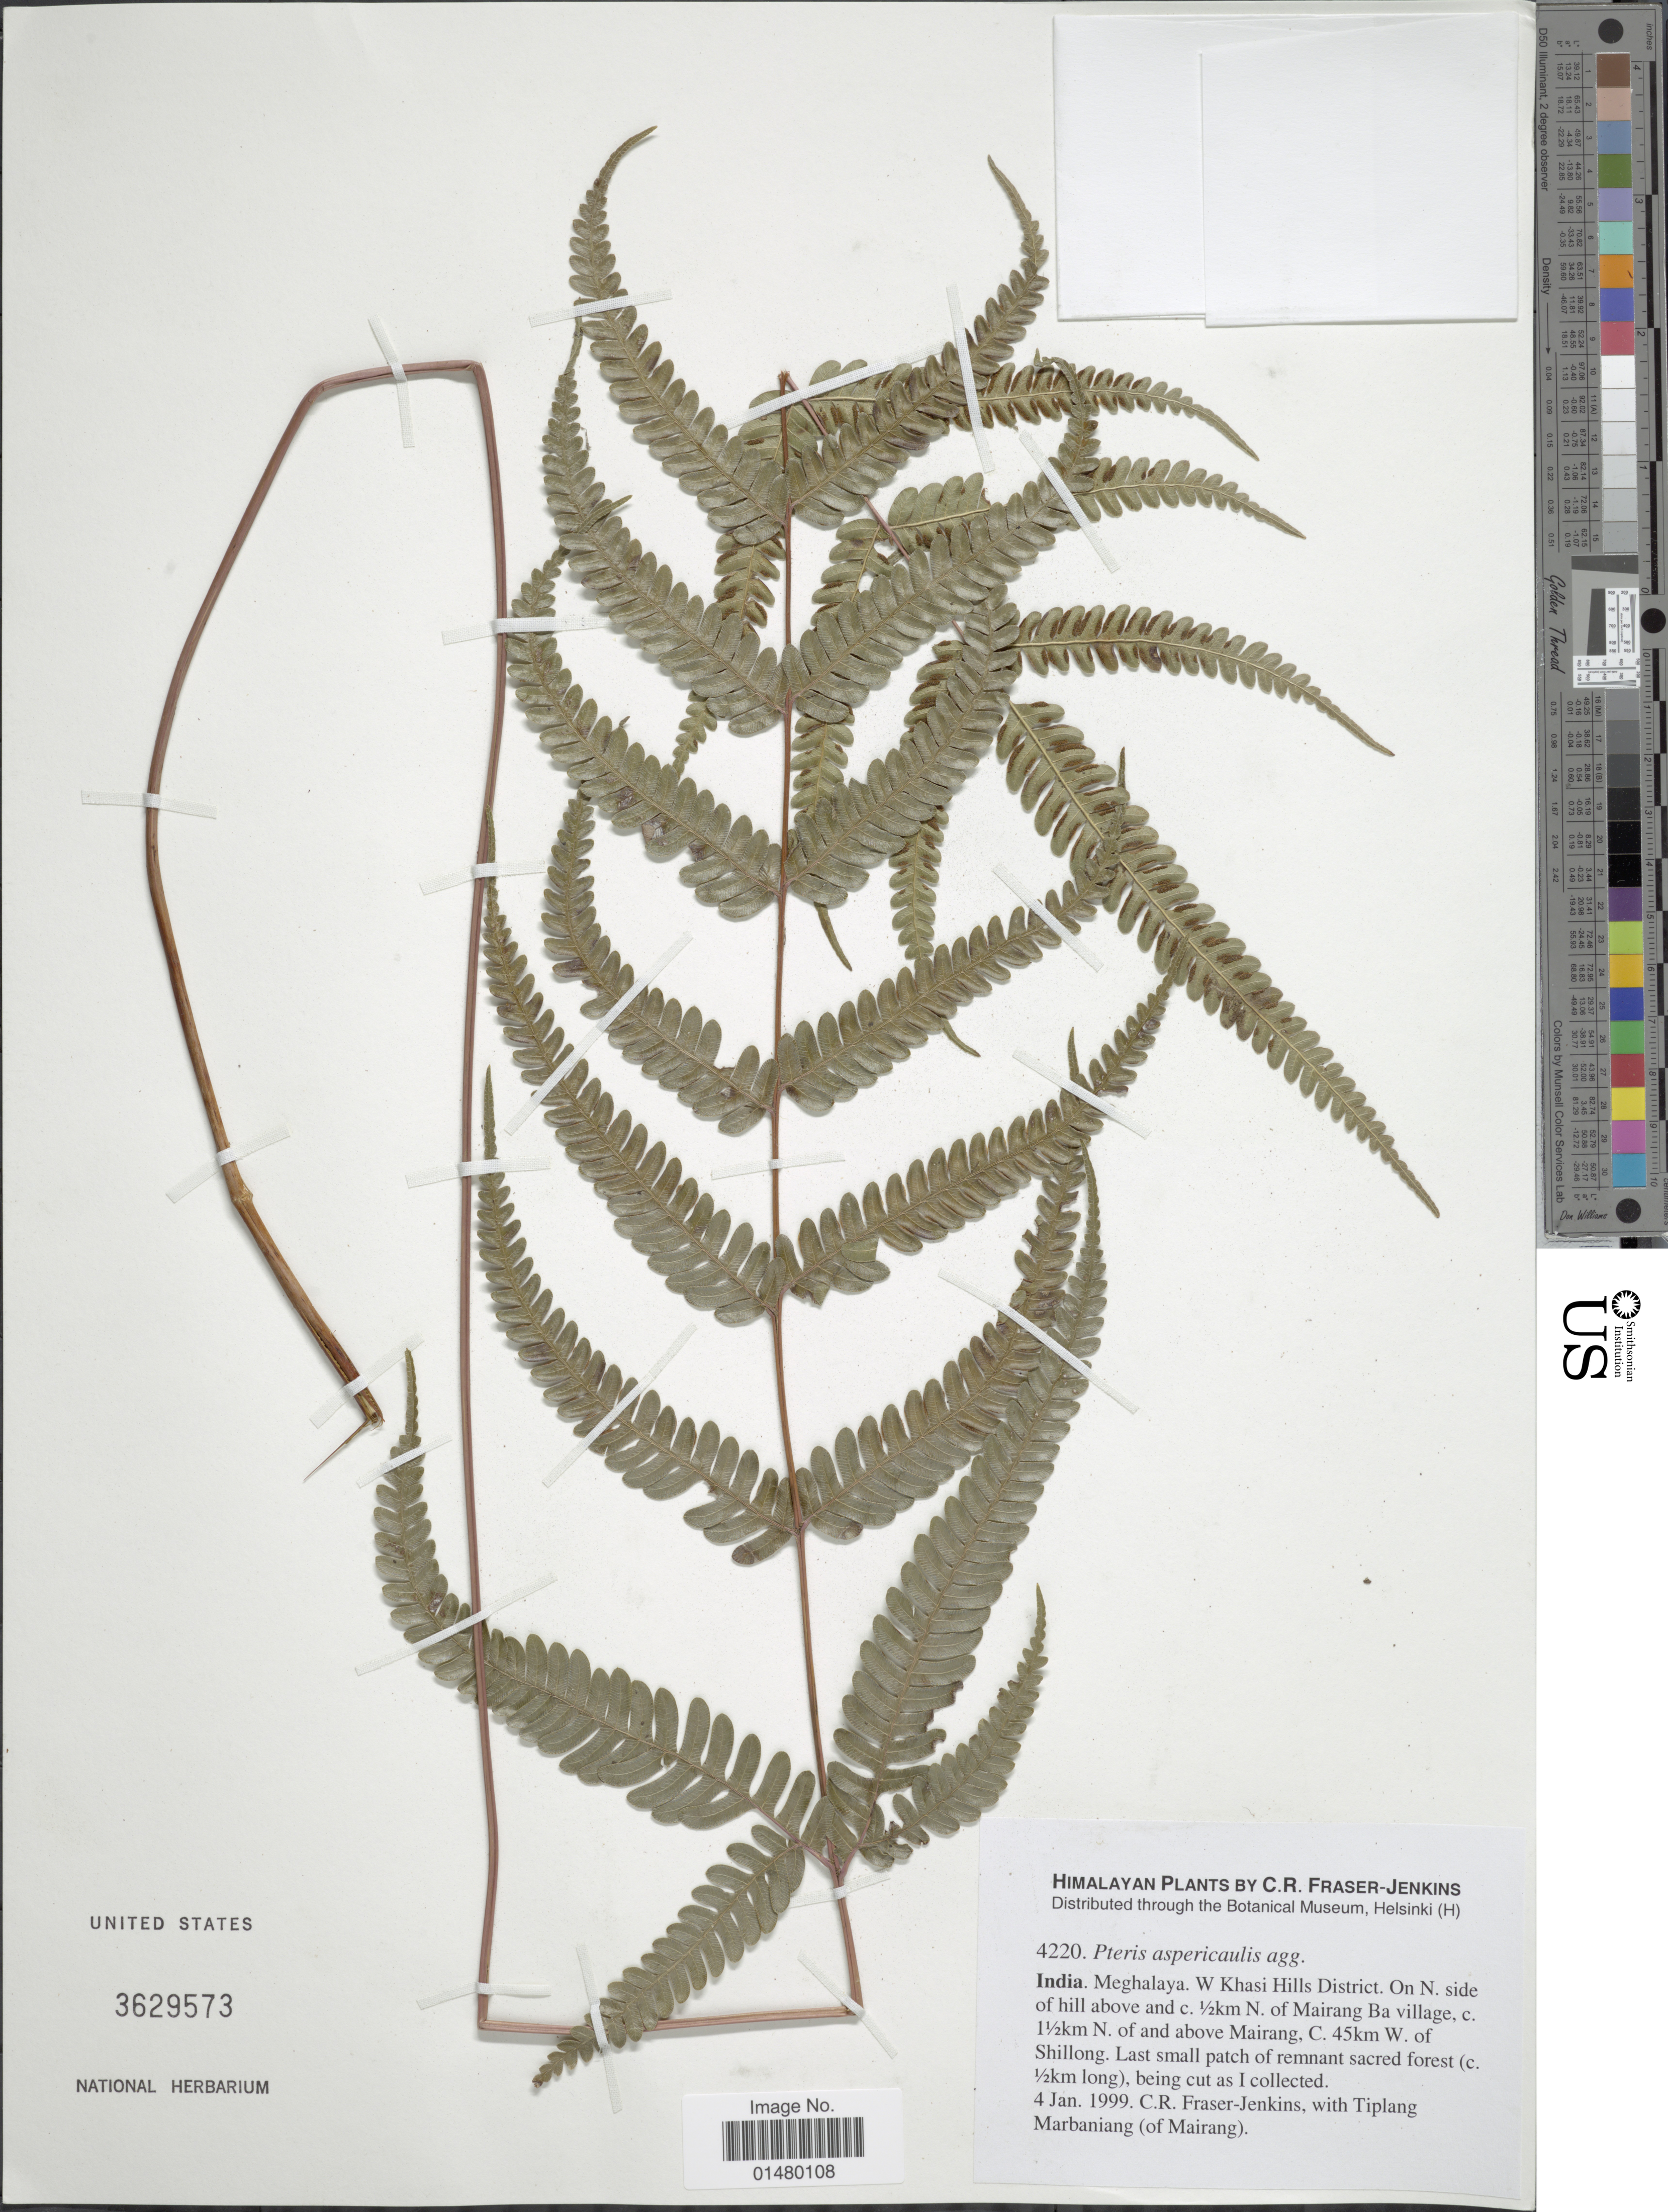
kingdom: Plantae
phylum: Tracheophyta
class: Polypodiopsida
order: Polypodiales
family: Pteridaceae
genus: Pteris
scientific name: Pteris aspericaulis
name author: Wall. ex Hieron.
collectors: C. R. Fraser-Jenkins & T. Marbaniang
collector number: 4220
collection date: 1999-01-04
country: India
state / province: Meghalaya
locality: W. Khasi Hills District. On N. side of hill above and c.½km N of Mairang Ba village, c.1½km N. of and above Mairang, C. 45km W. of Shillong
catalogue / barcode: US 3629573